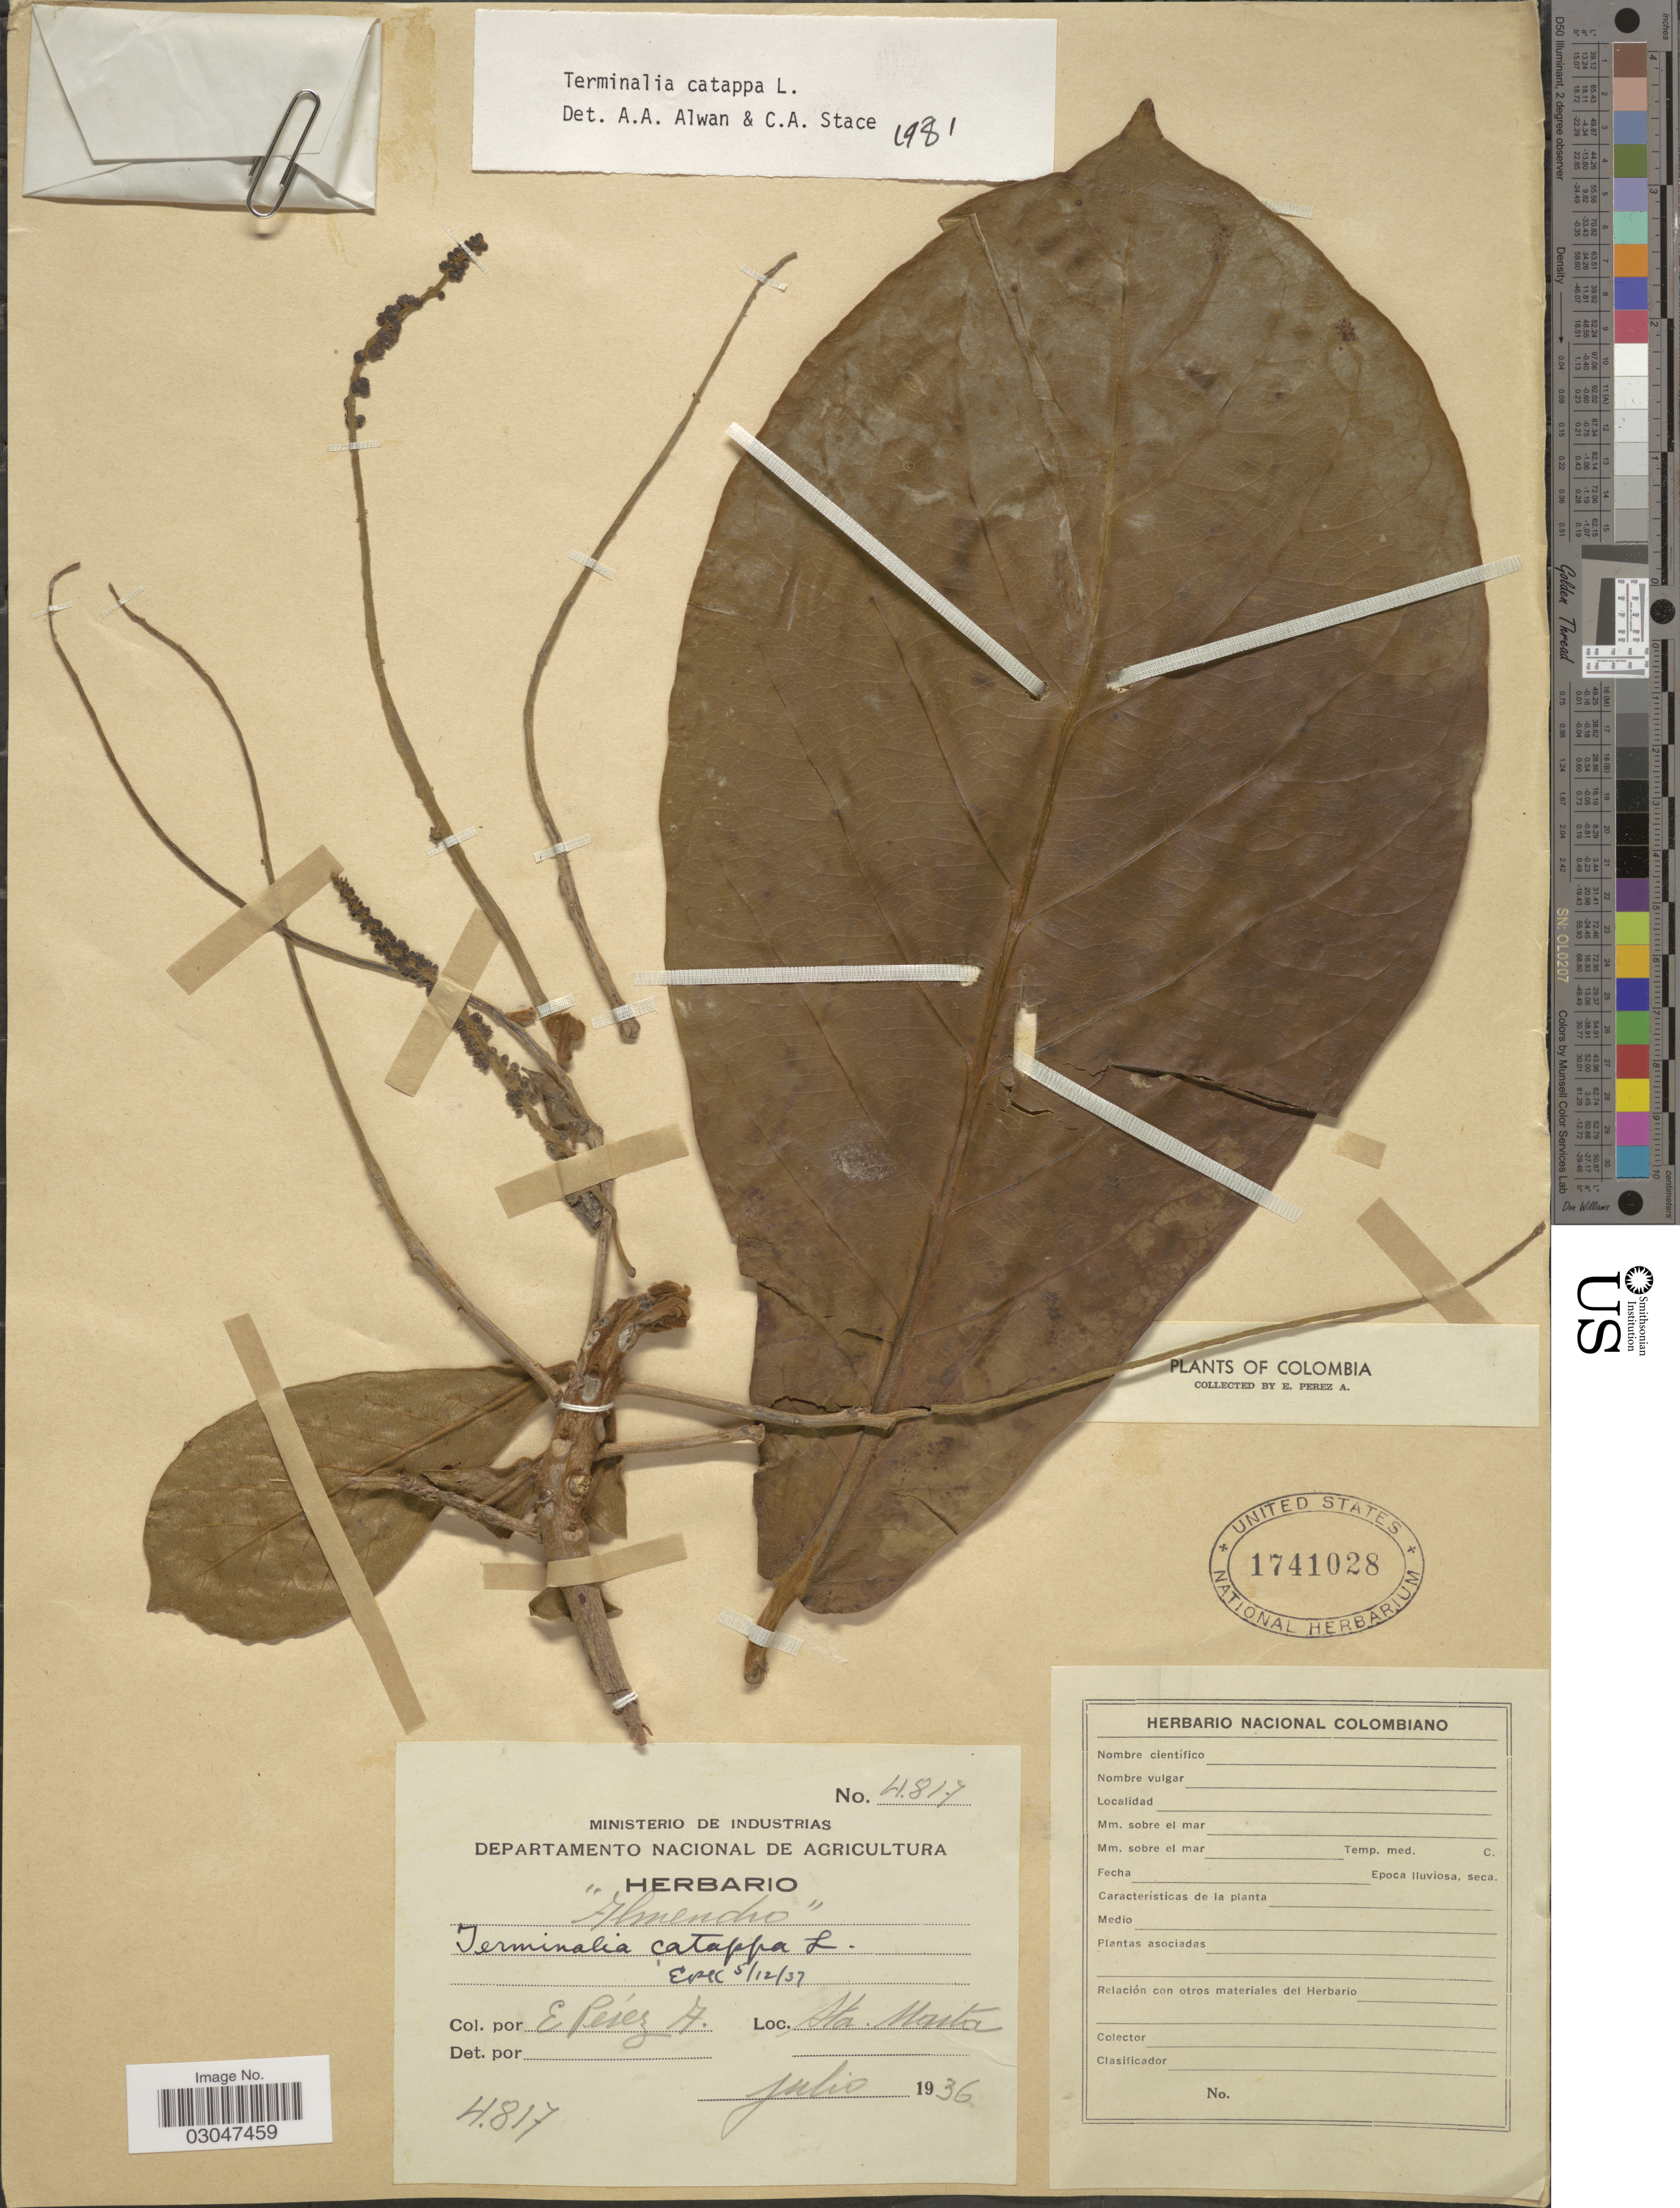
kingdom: Plantae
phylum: Tracheophyta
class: Magnoliopsida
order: Myrtales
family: Combretaceae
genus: Terminalia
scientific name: Terminalia catappa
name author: L.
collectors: E. Pérez Arbeláez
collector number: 4817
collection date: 1936-07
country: Colombia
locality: Sta. Marta.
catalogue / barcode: US 1741028